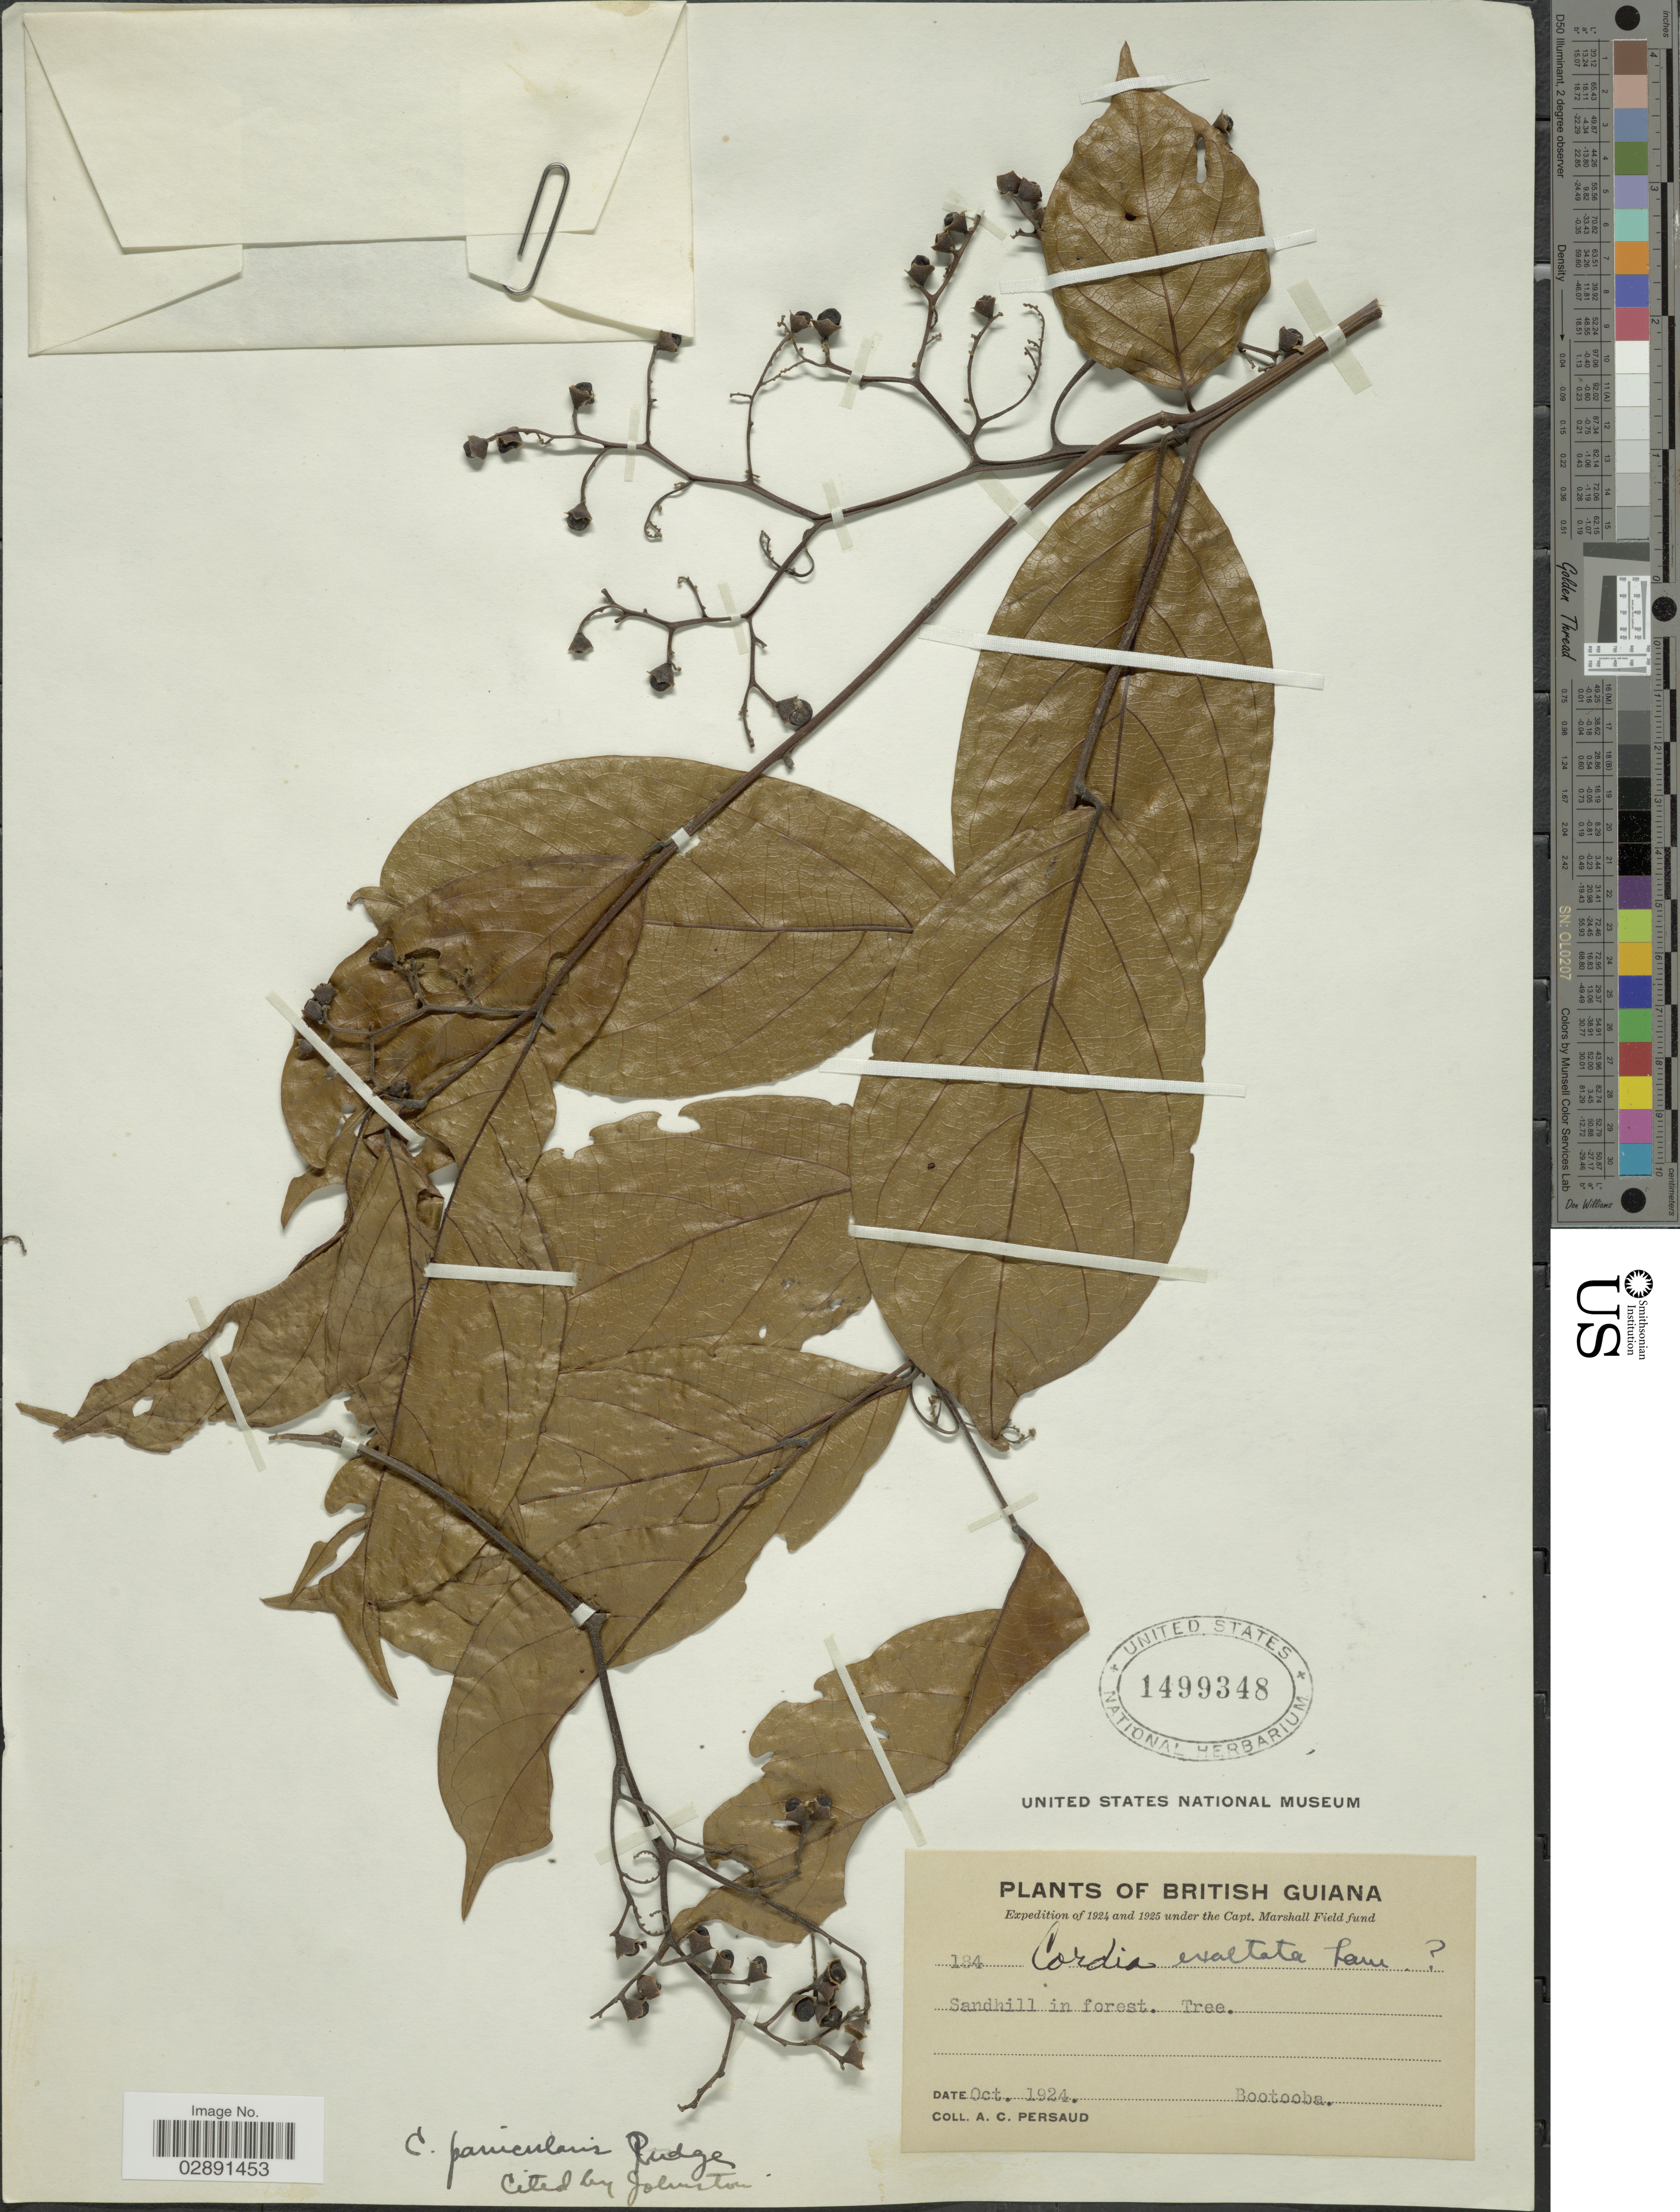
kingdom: Plantae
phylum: Tracheophyta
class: Magnoliopsida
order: Boraginales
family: Cordiaceae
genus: Cordia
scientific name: Cordia panicularis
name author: Rudge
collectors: A. Persaud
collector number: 184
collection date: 1924-10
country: Guyana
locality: British Guiana. Bootooba.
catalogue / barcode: US 1499348